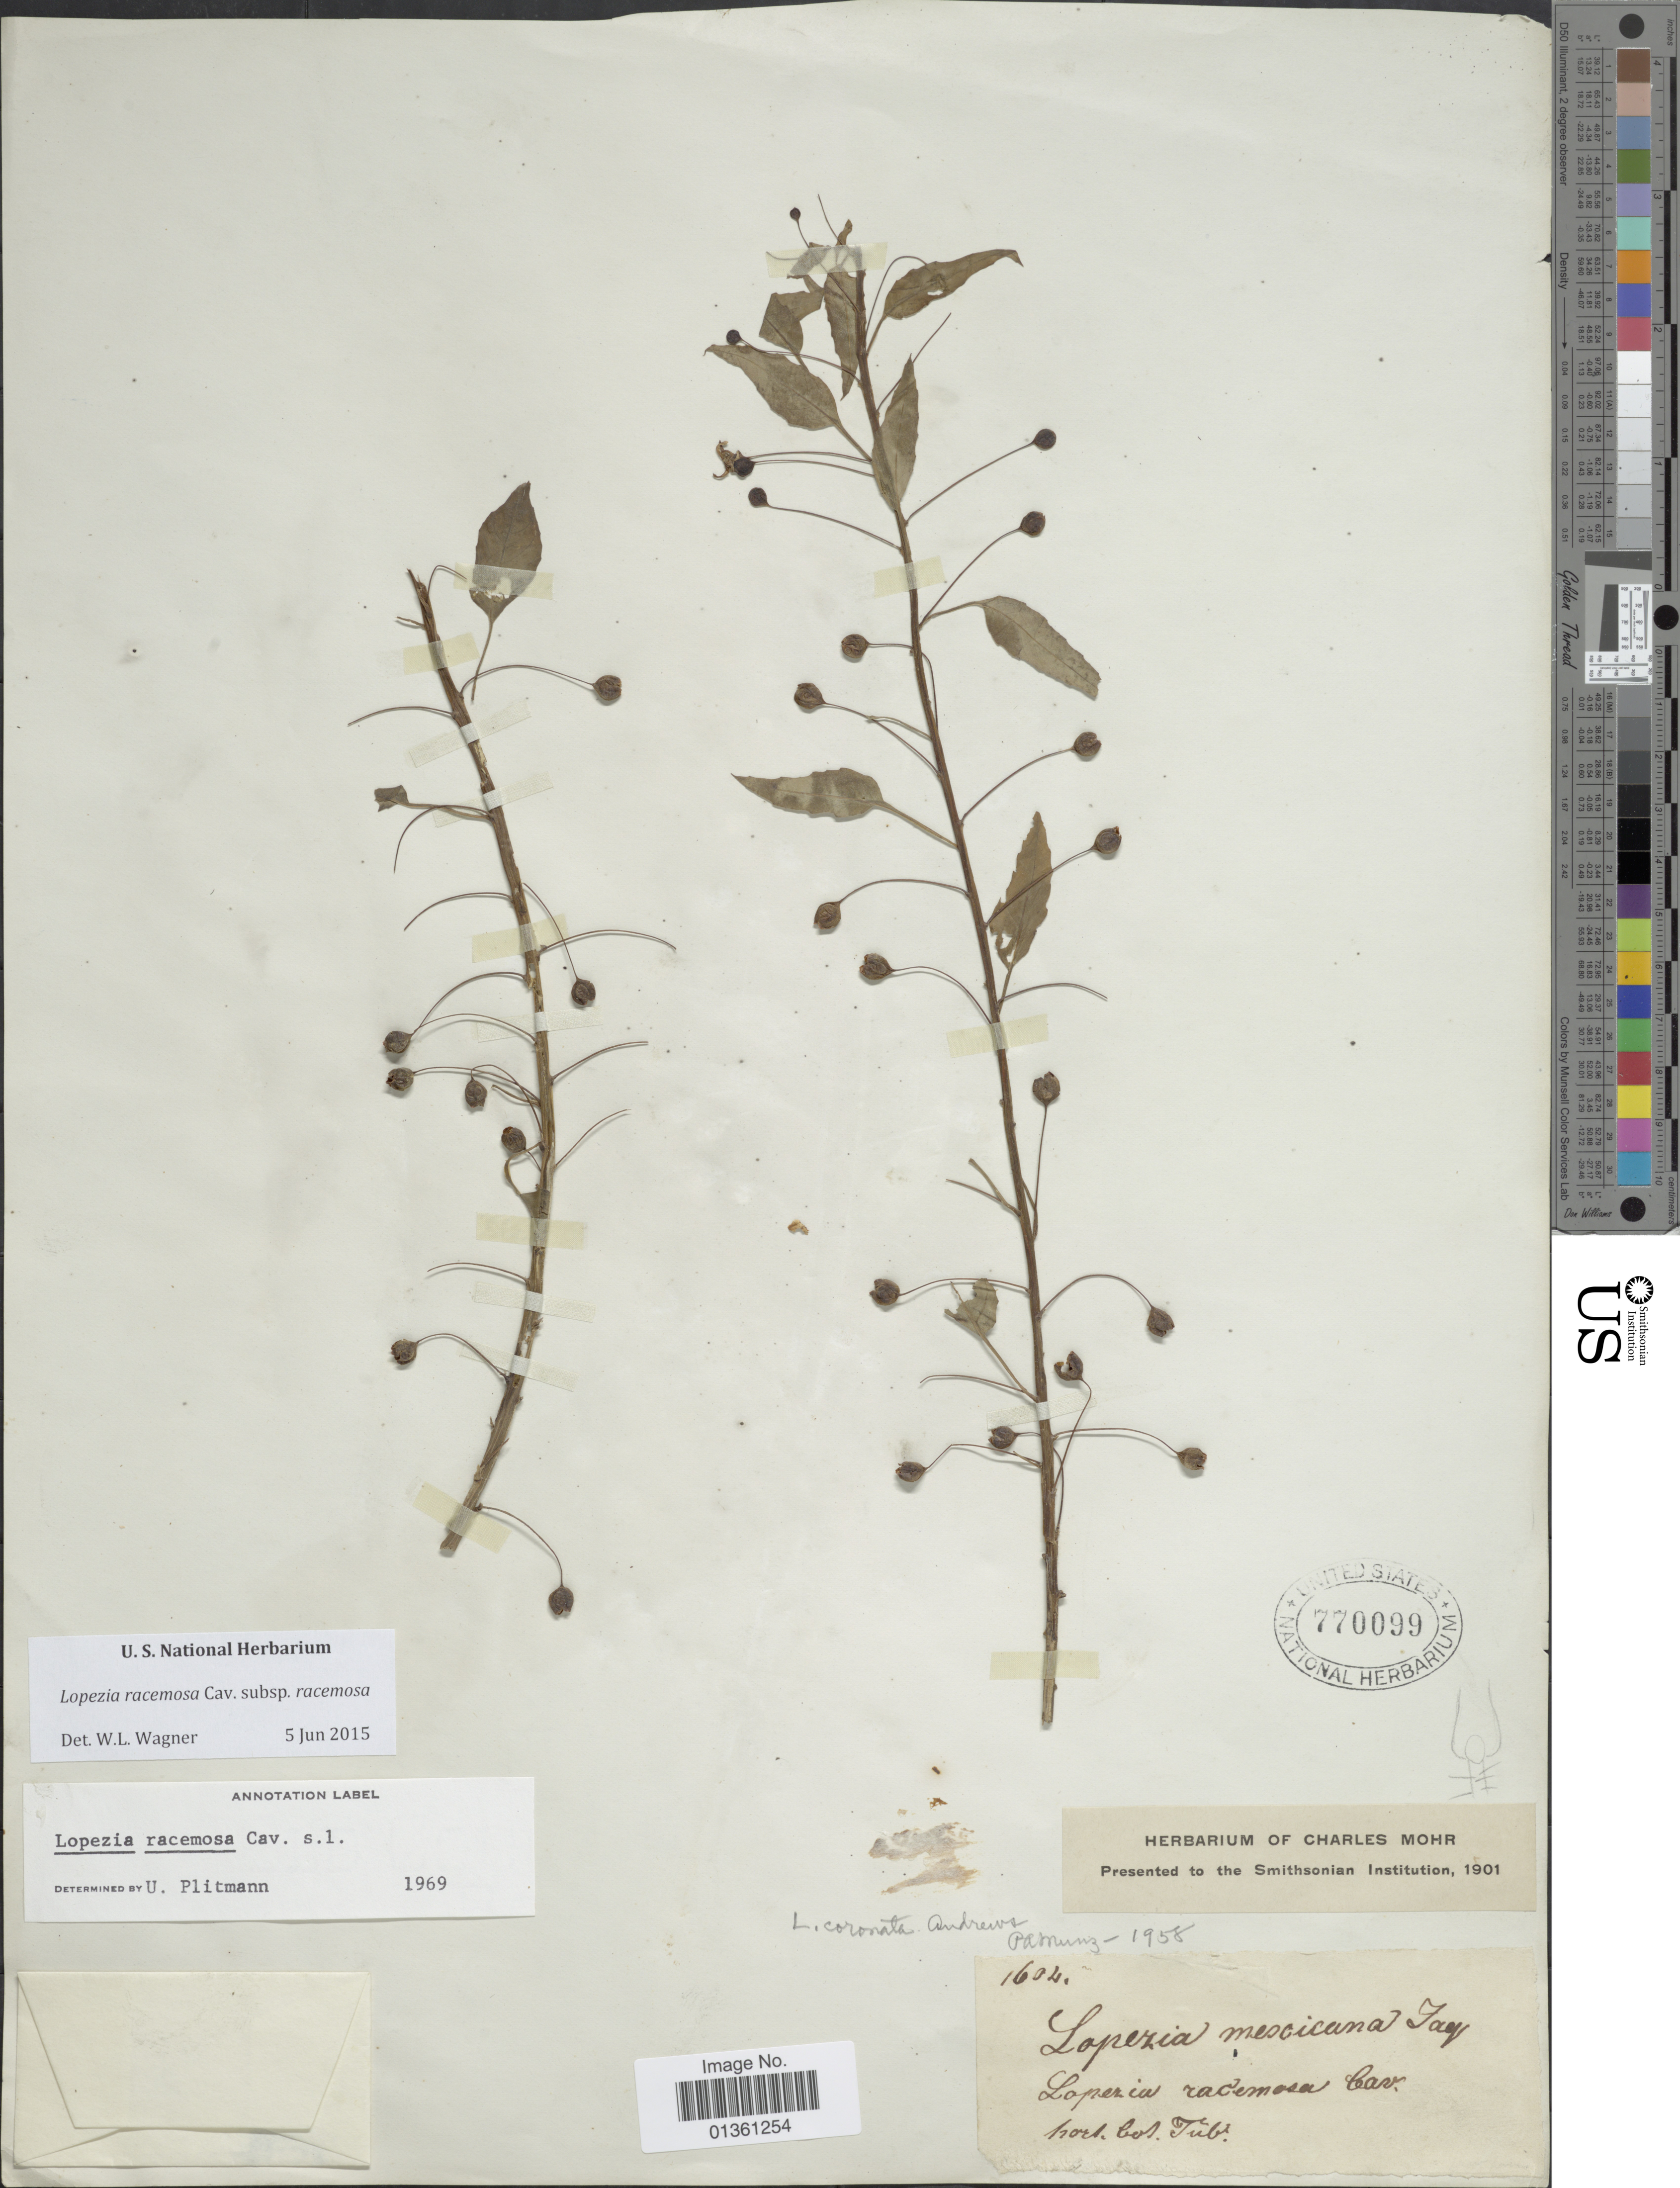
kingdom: Plantae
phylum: Tracheophyta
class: Magnoliopsida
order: Myrtales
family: Onagraceae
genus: Lopezia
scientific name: Lopezia racemosa subsp. racemosa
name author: Cav.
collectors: ex Hort. Bot. Tub.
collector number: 1604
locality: Hort. bot. Tub.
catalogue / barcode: US 770099